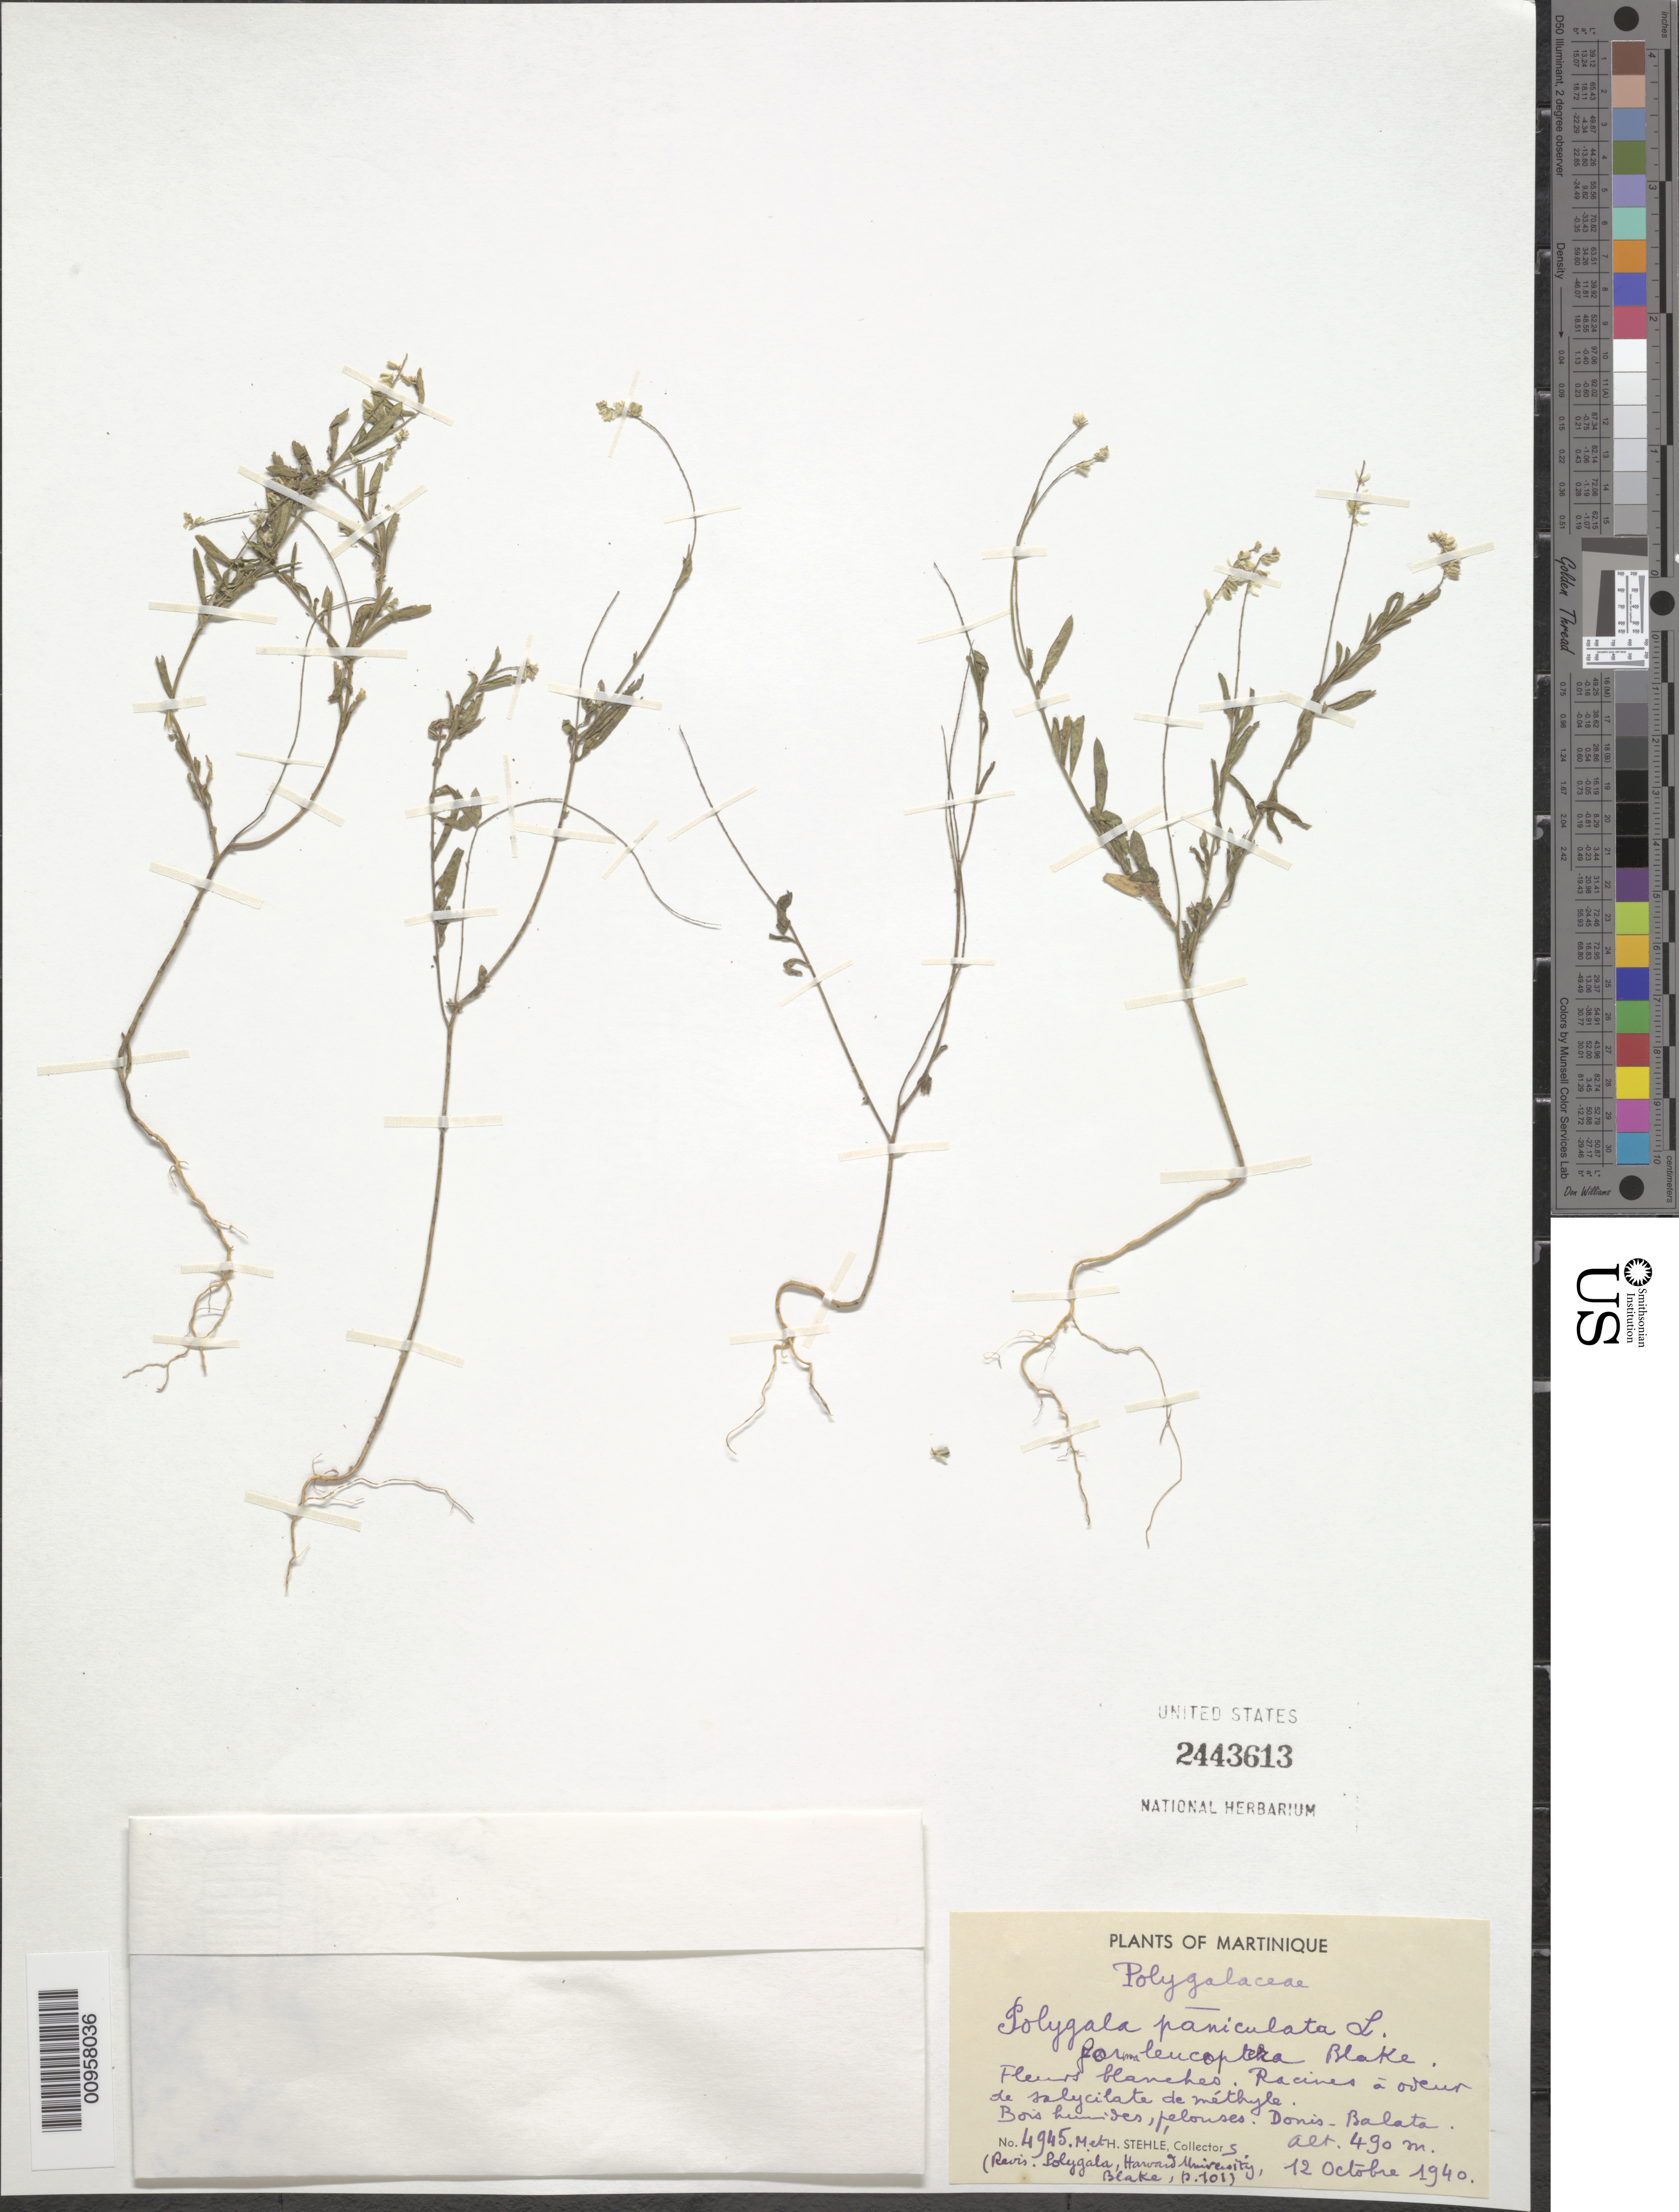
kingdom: Plantae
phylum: Tracheophyta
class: Magnoliopsida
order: Fabales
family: Polygalaceae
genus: Polygala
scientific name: Polygala paniculata f. leucoptera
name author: S.F. Blake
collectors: H. Stehlé & M. Stehlé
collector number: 4945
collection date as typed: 12 Oct 1940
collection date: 1940-10-12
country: Martinique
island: Martinique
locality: Donis Balata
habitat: Bois humides, pelouses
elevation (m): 490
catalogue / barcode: US 2443613